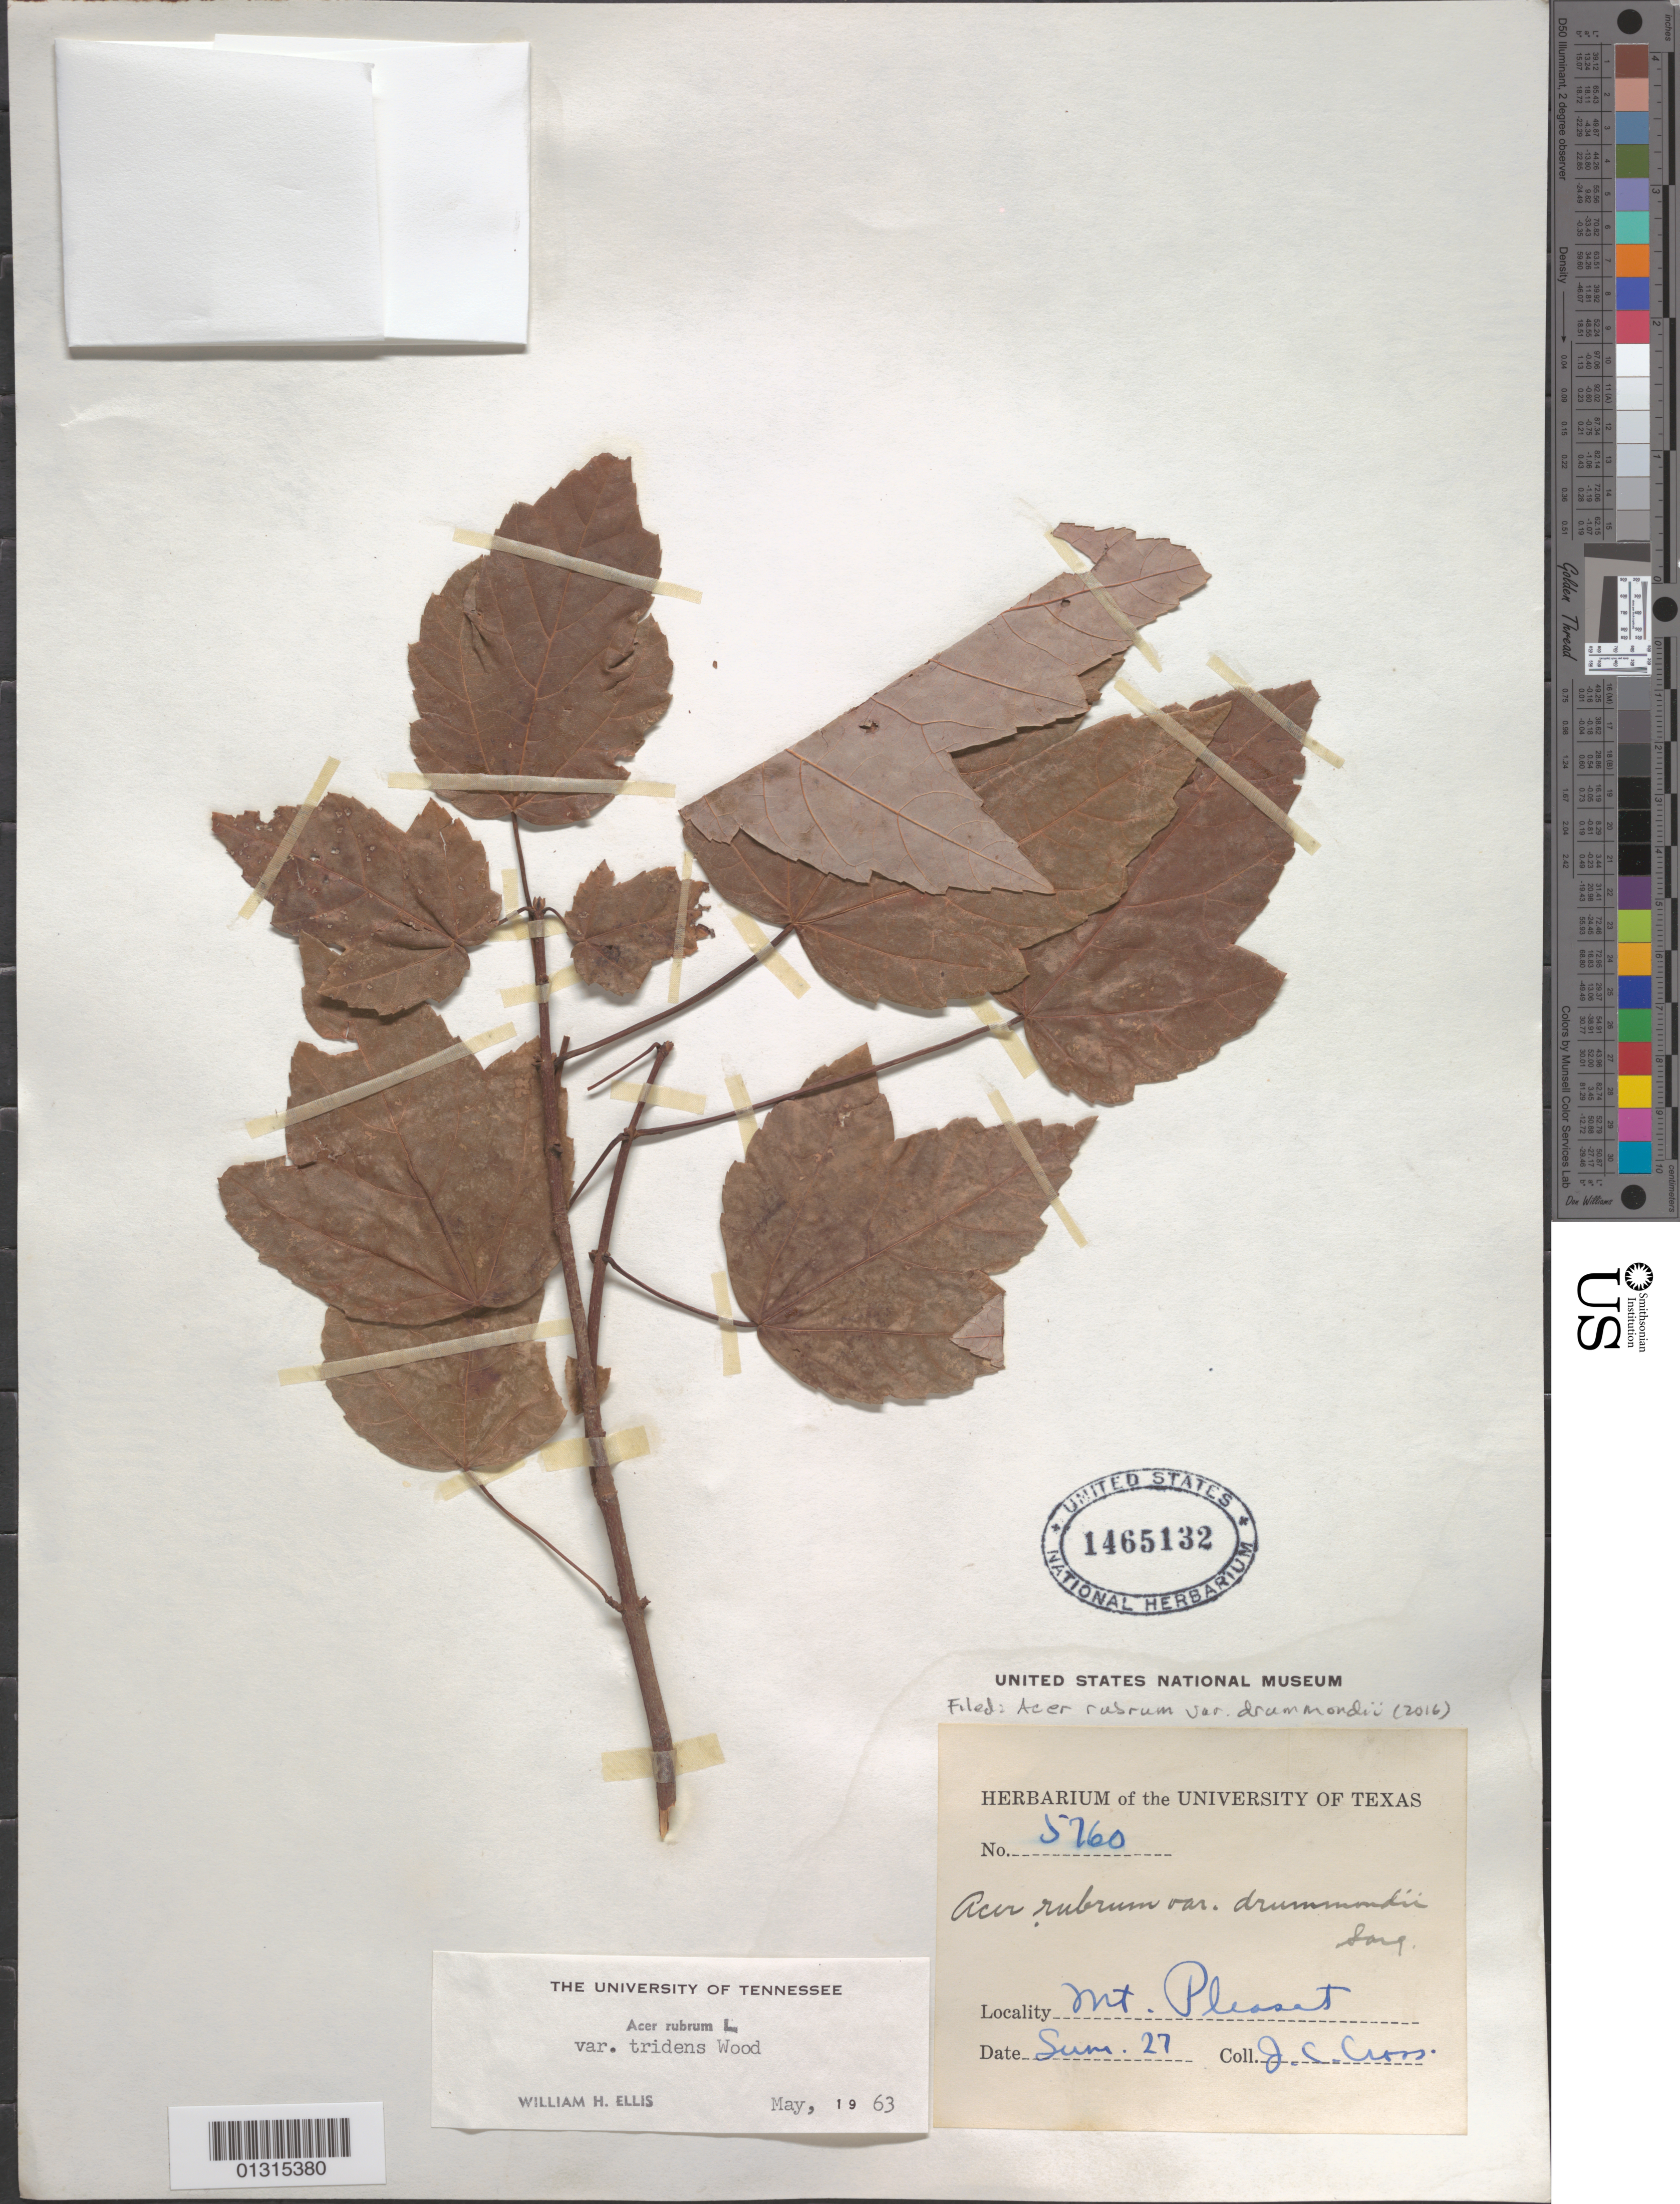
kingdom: Plantae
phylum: Tracheophyta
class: Magnoliopsida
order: Sapindales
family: Sapindaceae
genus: Acer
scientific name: Acer rubrum var. drummondi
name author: (Hook. & Arn. ex Nutt.) Sarg.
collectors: J. Cross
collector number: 5760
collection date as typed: Sum. [Summer?] 27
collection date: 1927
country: United States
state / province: Texas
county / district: Titus County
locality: Mt. Pleasant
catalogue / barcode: US 1465132